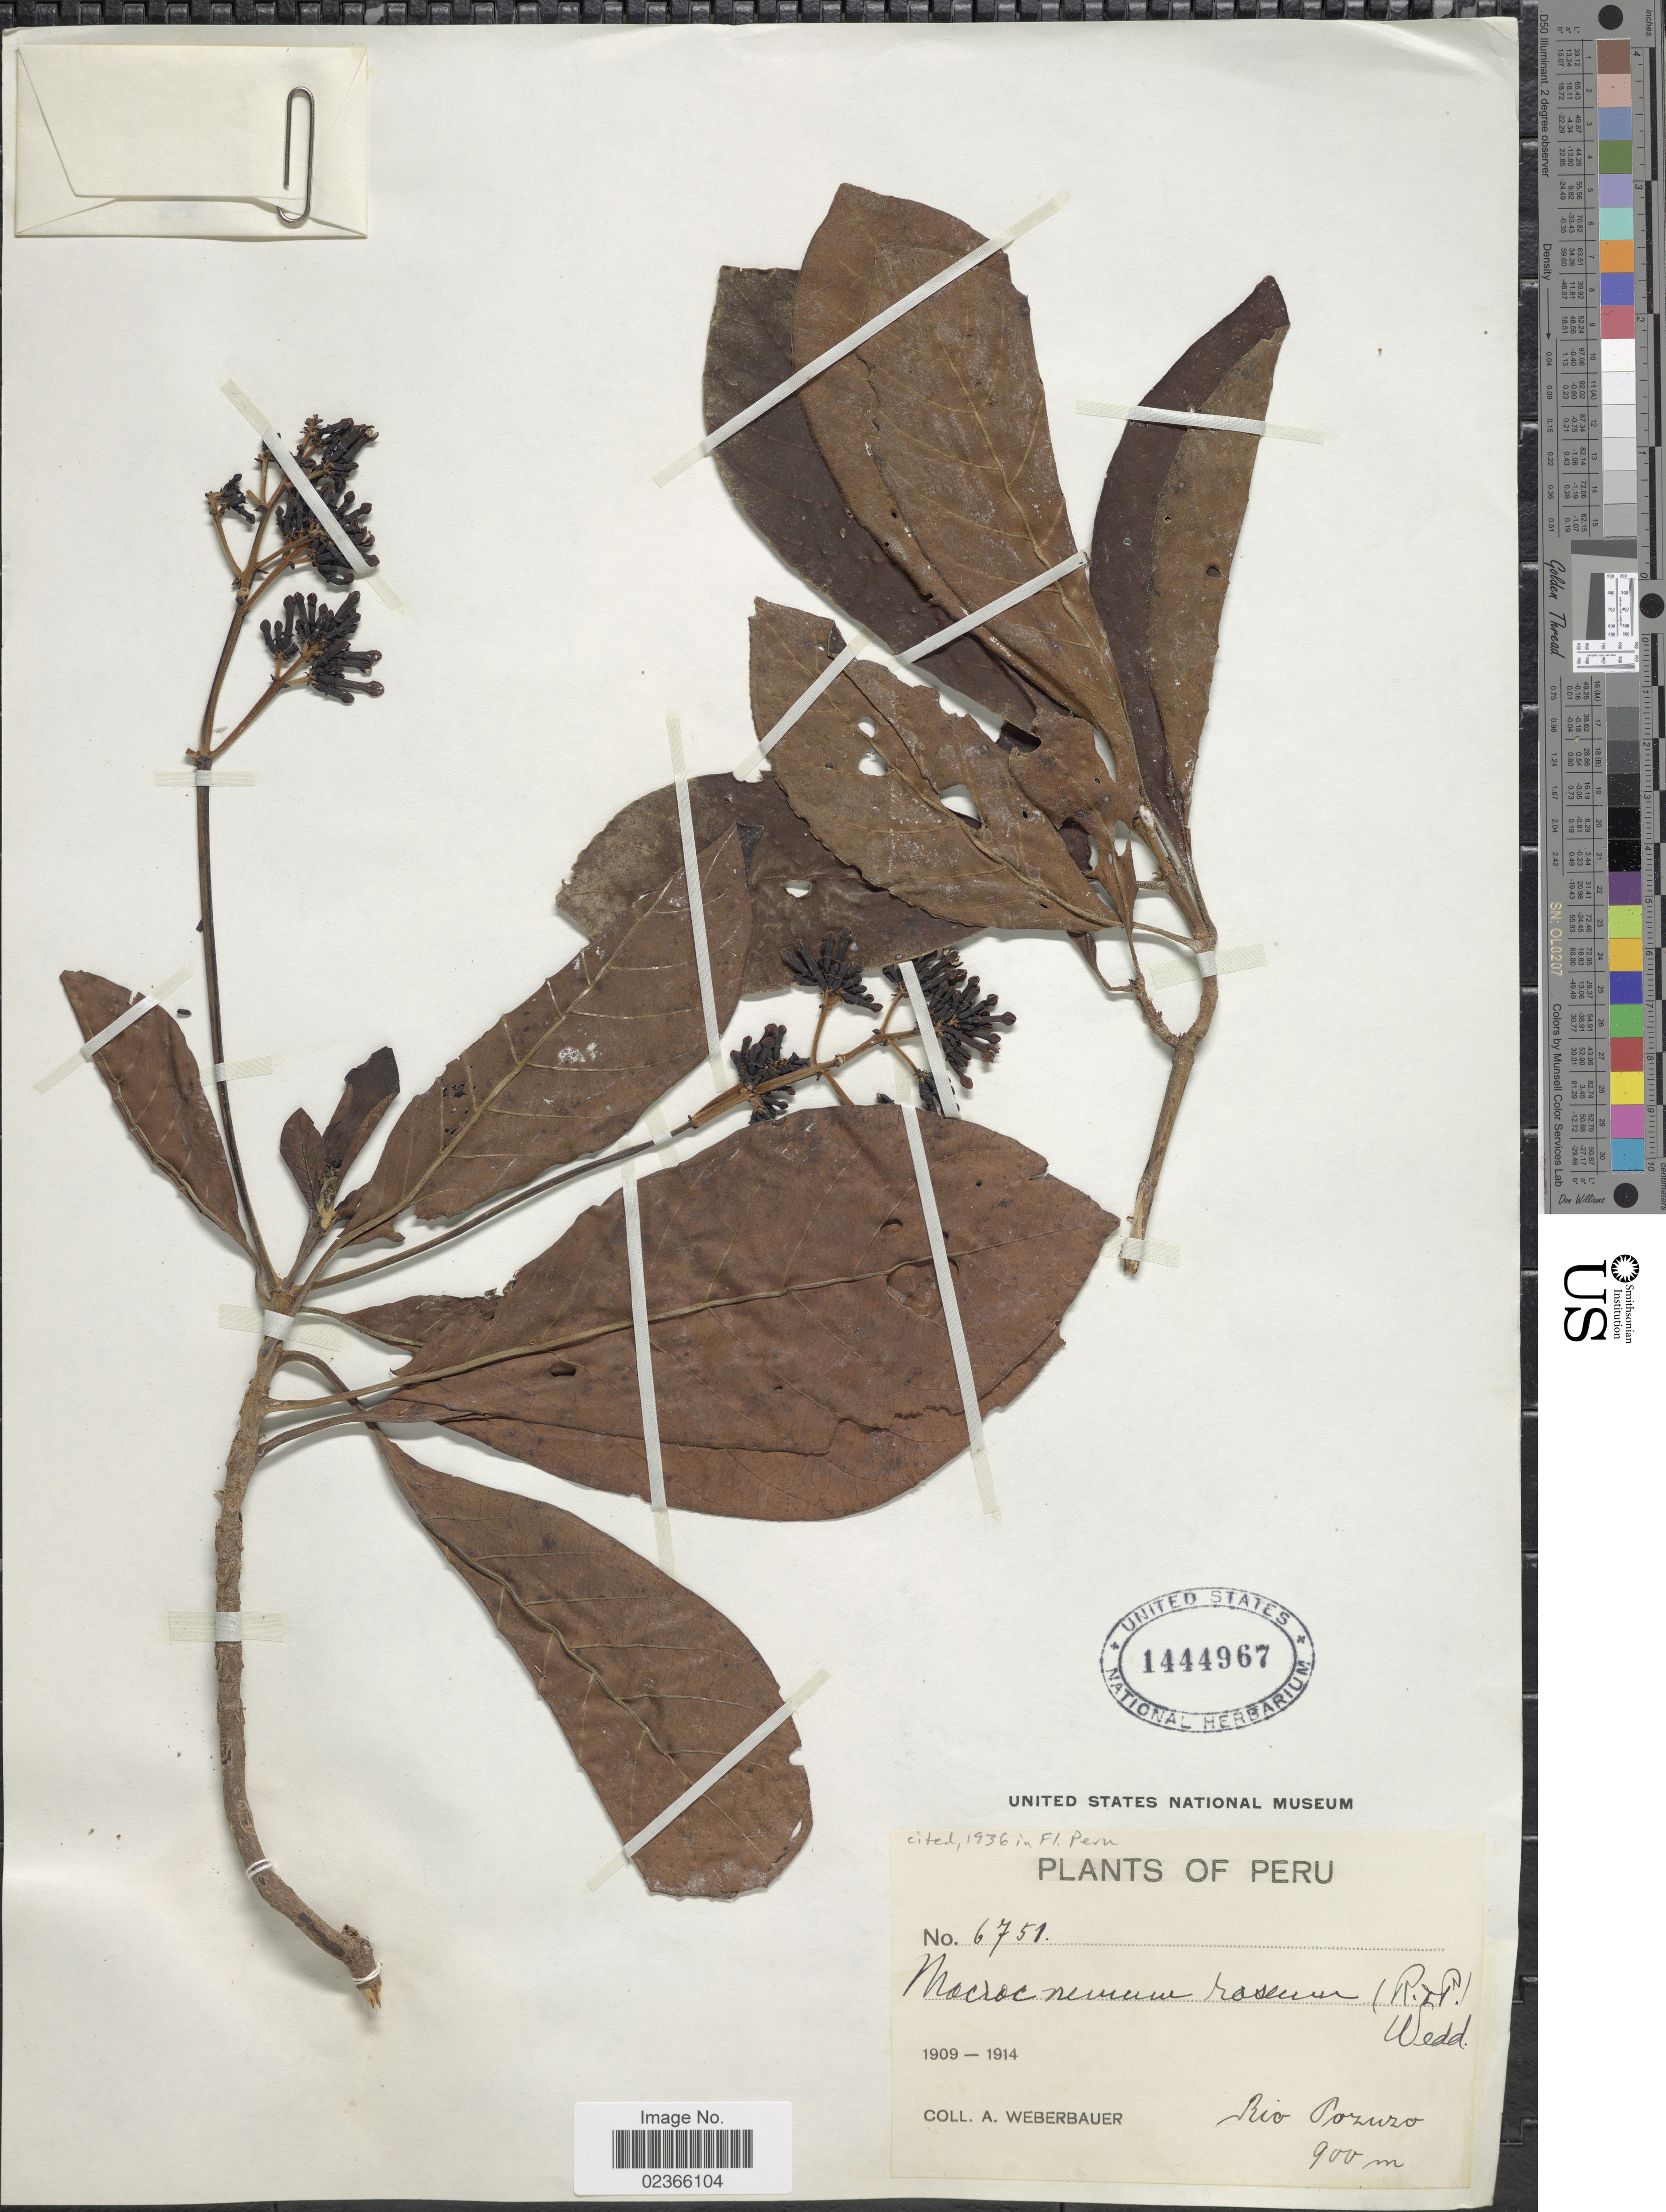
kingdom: Plantae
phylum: Tracheophyta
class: Magnoliopsida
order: Gentianales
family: Rubiaceae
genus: Macrocnemum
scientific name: Macrocnemum roseum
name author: (Ruiz & Pav.) Wedd.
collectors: A. Weberbauer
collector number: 6751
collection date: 1909/1914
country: Peru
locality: Rio Pozuzo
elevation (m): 900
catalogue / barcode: US 1444967